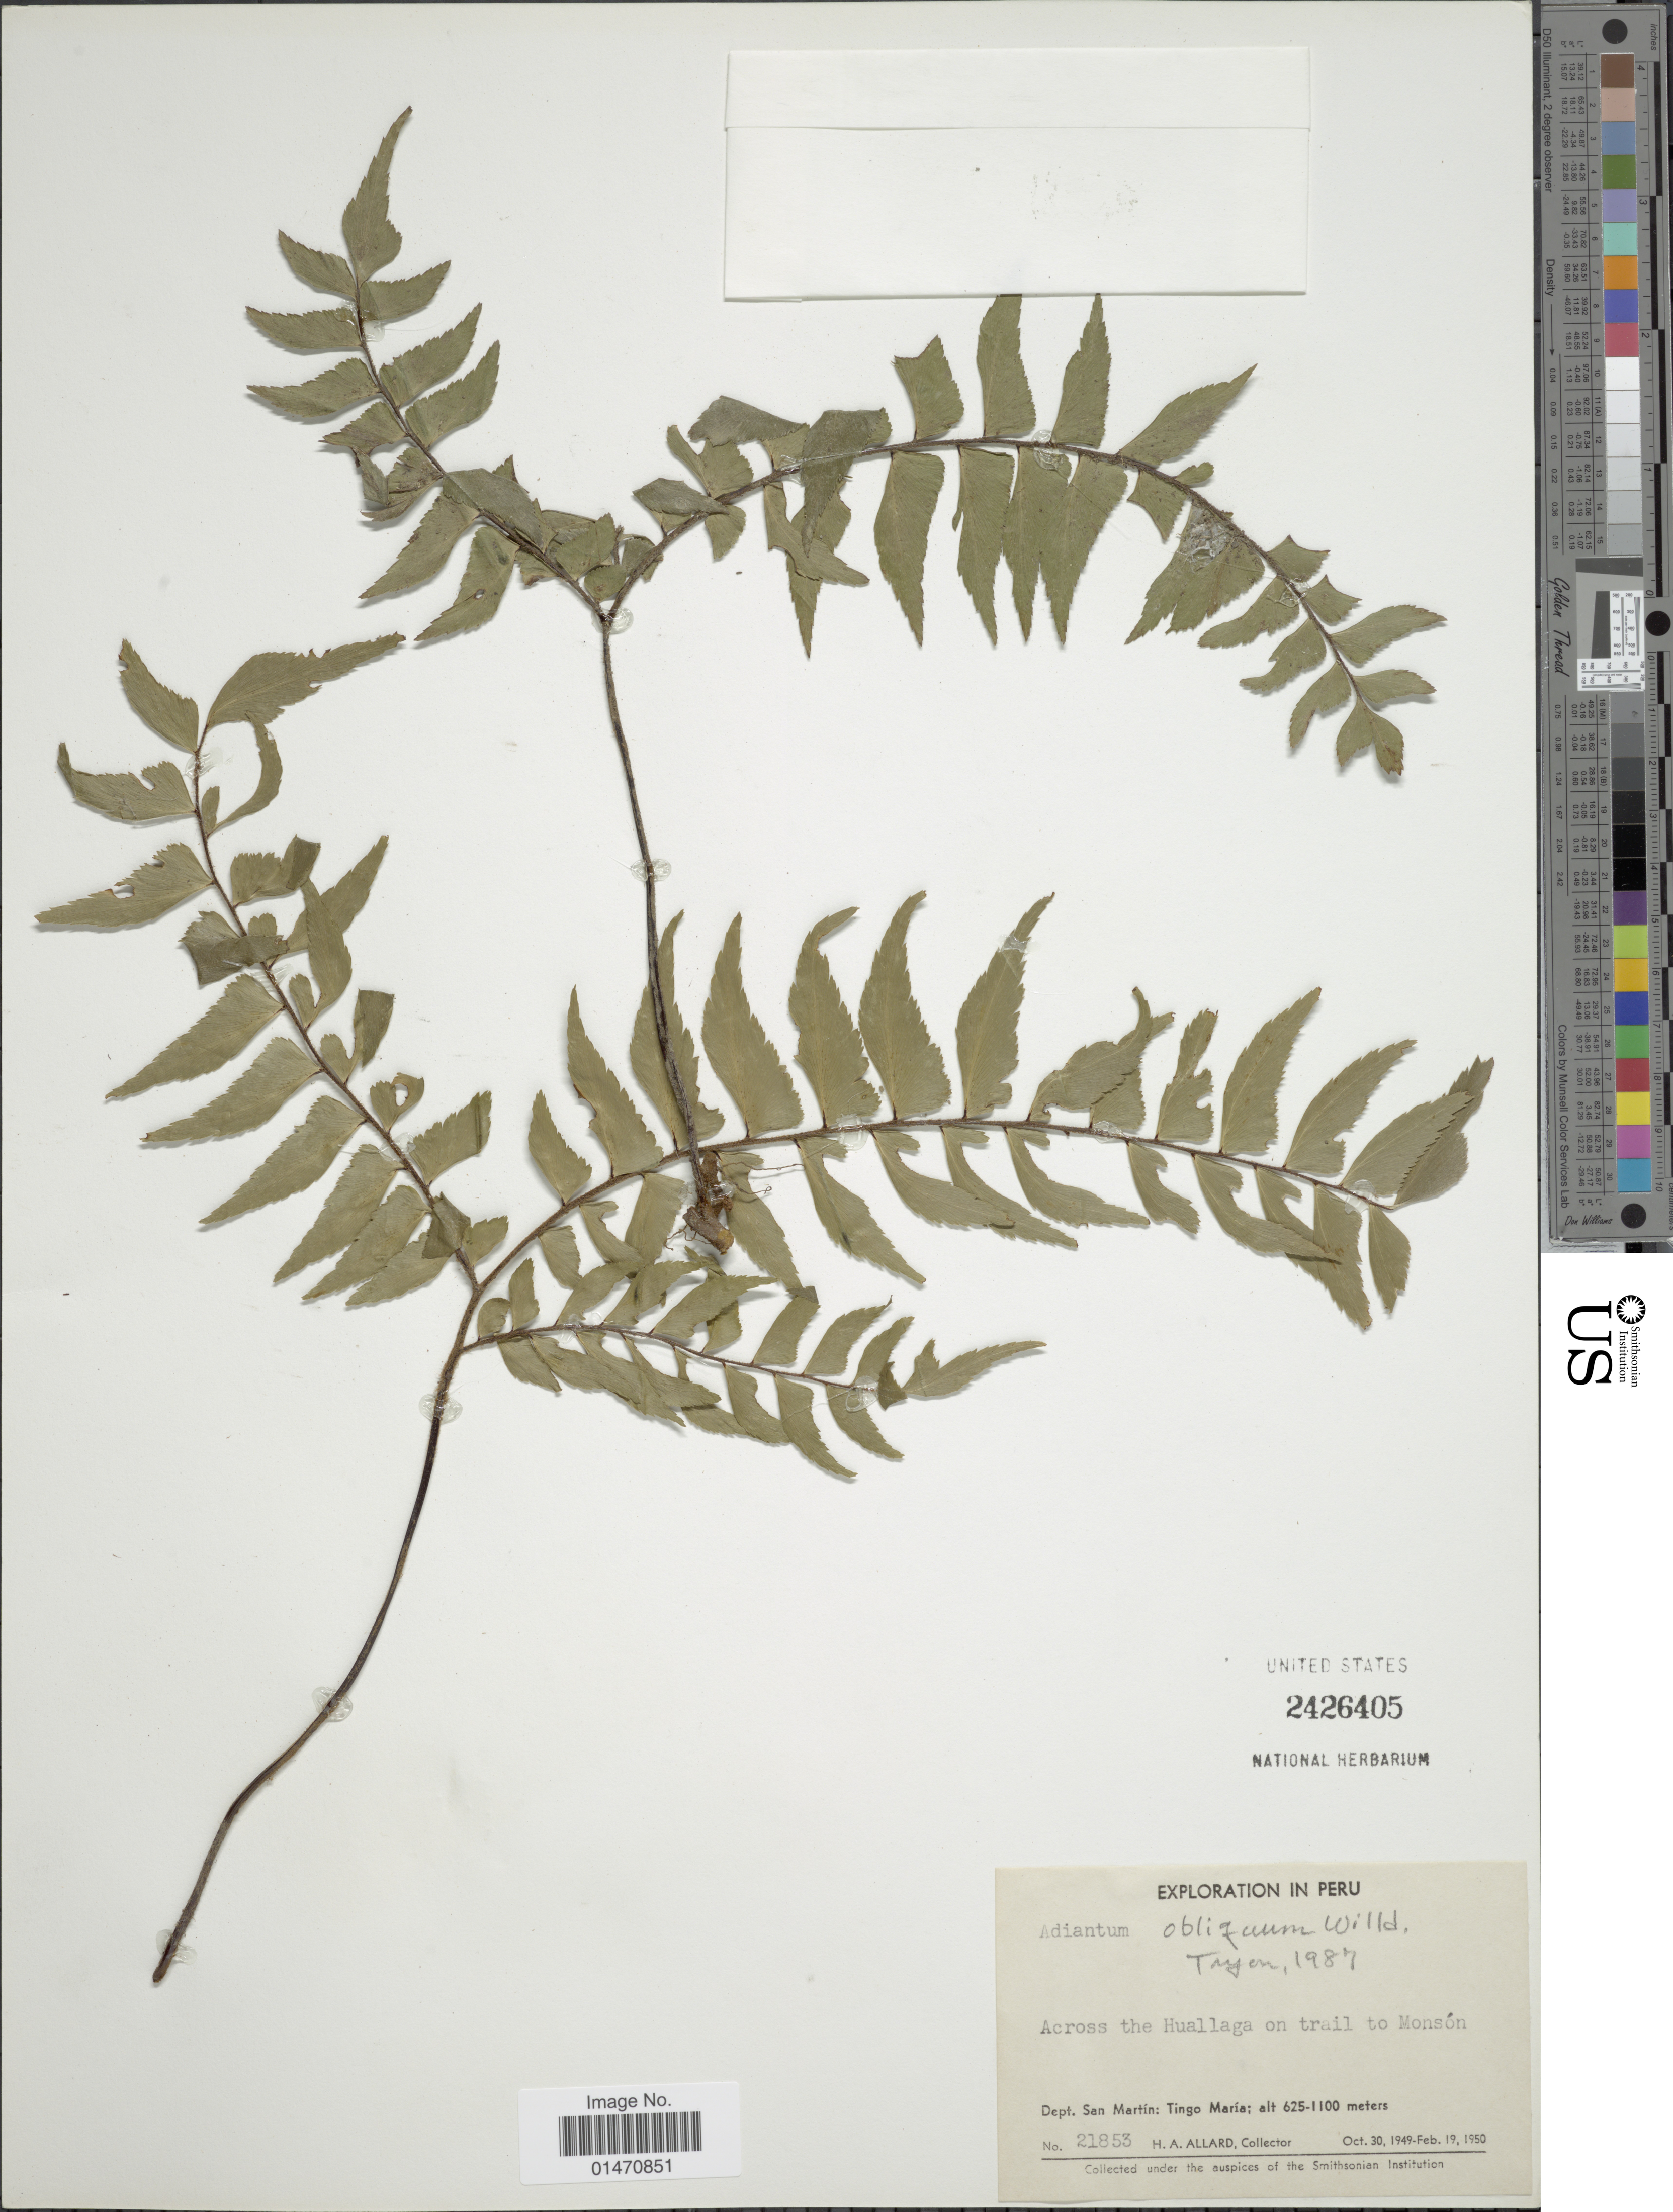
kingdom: Plantae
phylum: Tracheophyta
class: Polypodiopsida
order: Polypodiales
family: Pteridaceae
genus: Adiantum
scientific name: Adiantum obliquum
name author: Willd.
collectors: H. A. Allard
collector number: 21853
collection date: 1949-10-30/1950-02-19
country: Peru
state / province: San Martín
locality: Across the Huallaga on trail to Monsón, Dept. San Martin: Tingo Maria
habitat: across the river on trail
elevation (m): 625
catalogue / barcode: US 2426405